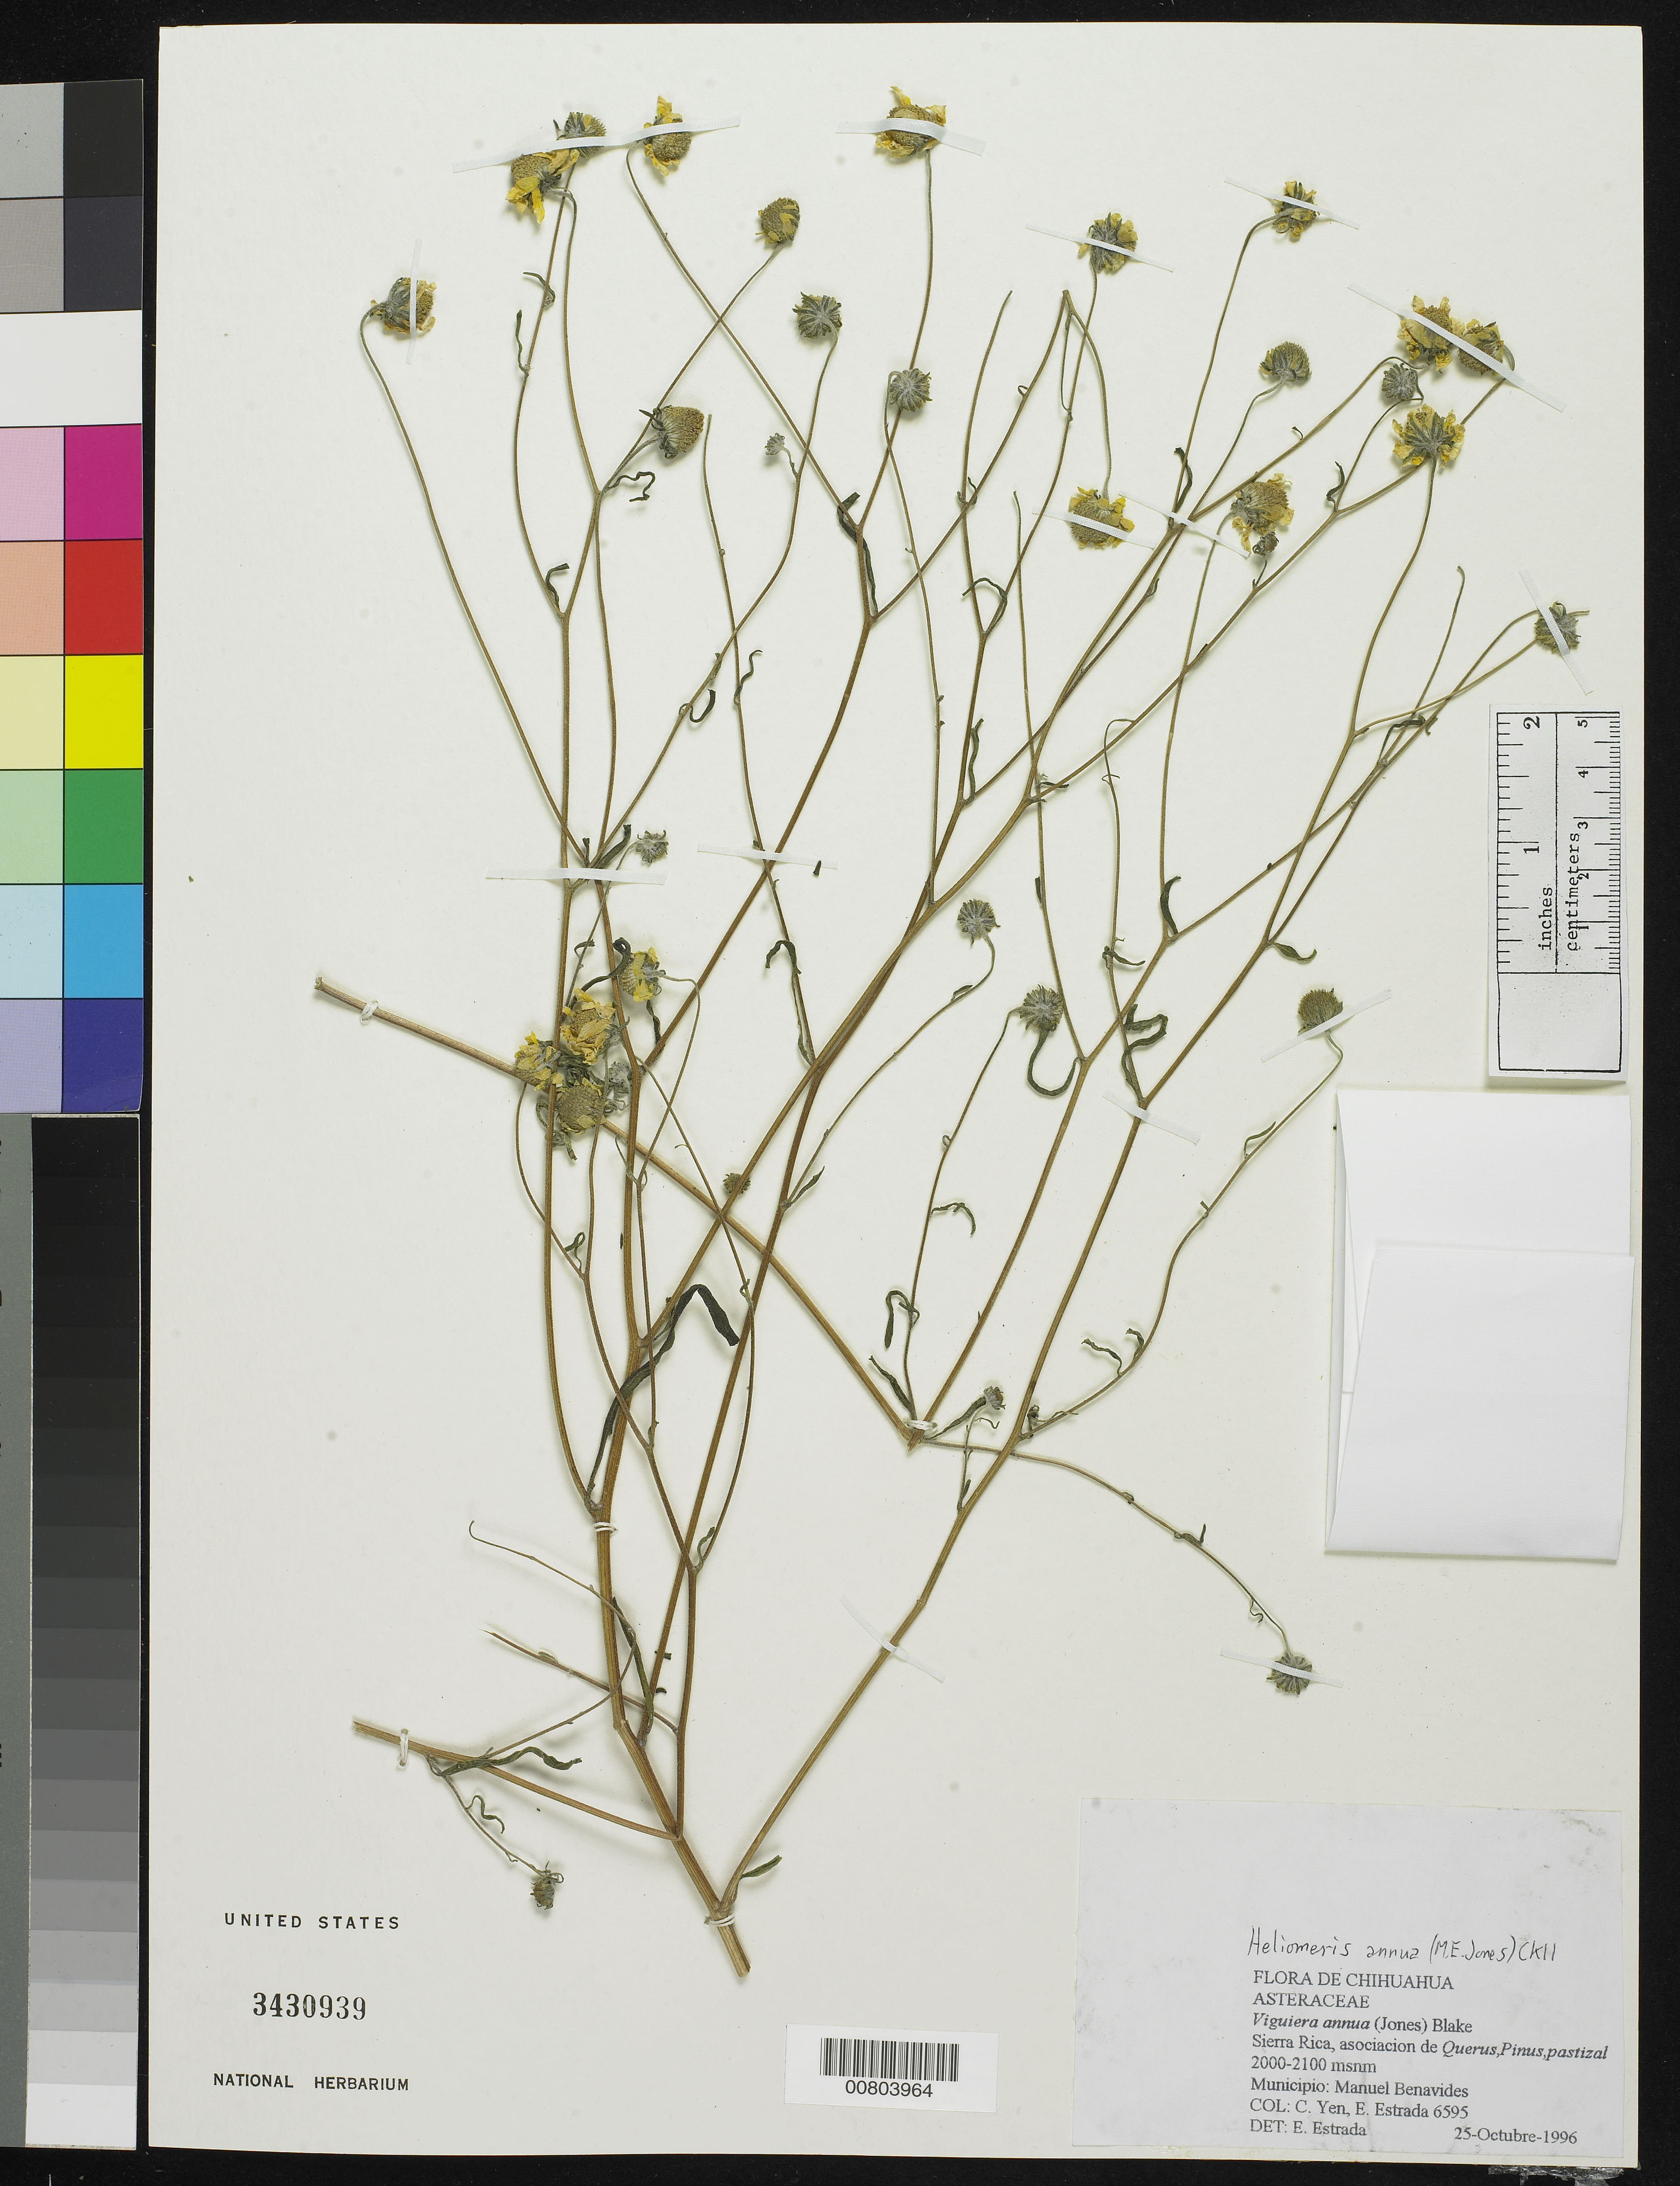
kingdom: Plantae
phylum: Tracheophyta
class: Magnoliopsida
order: Asterales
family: Asteraceae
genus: Heliomeris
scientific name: Heliomeris annua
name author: (M.E. Jones) Cockerell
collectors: Y. C. Yang & E. Estrada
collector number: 6595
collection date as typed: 25 Oct 1996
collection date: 1996-10-25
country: Mexico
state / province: Chihuahua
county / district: Manuel Benavides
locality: Sierra Rica, Municipio de Manuel Benavides, Chihuahua.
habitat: Asociación de Quercus, Pinus, pastizal.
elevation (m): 2100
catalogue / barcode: US 3430939